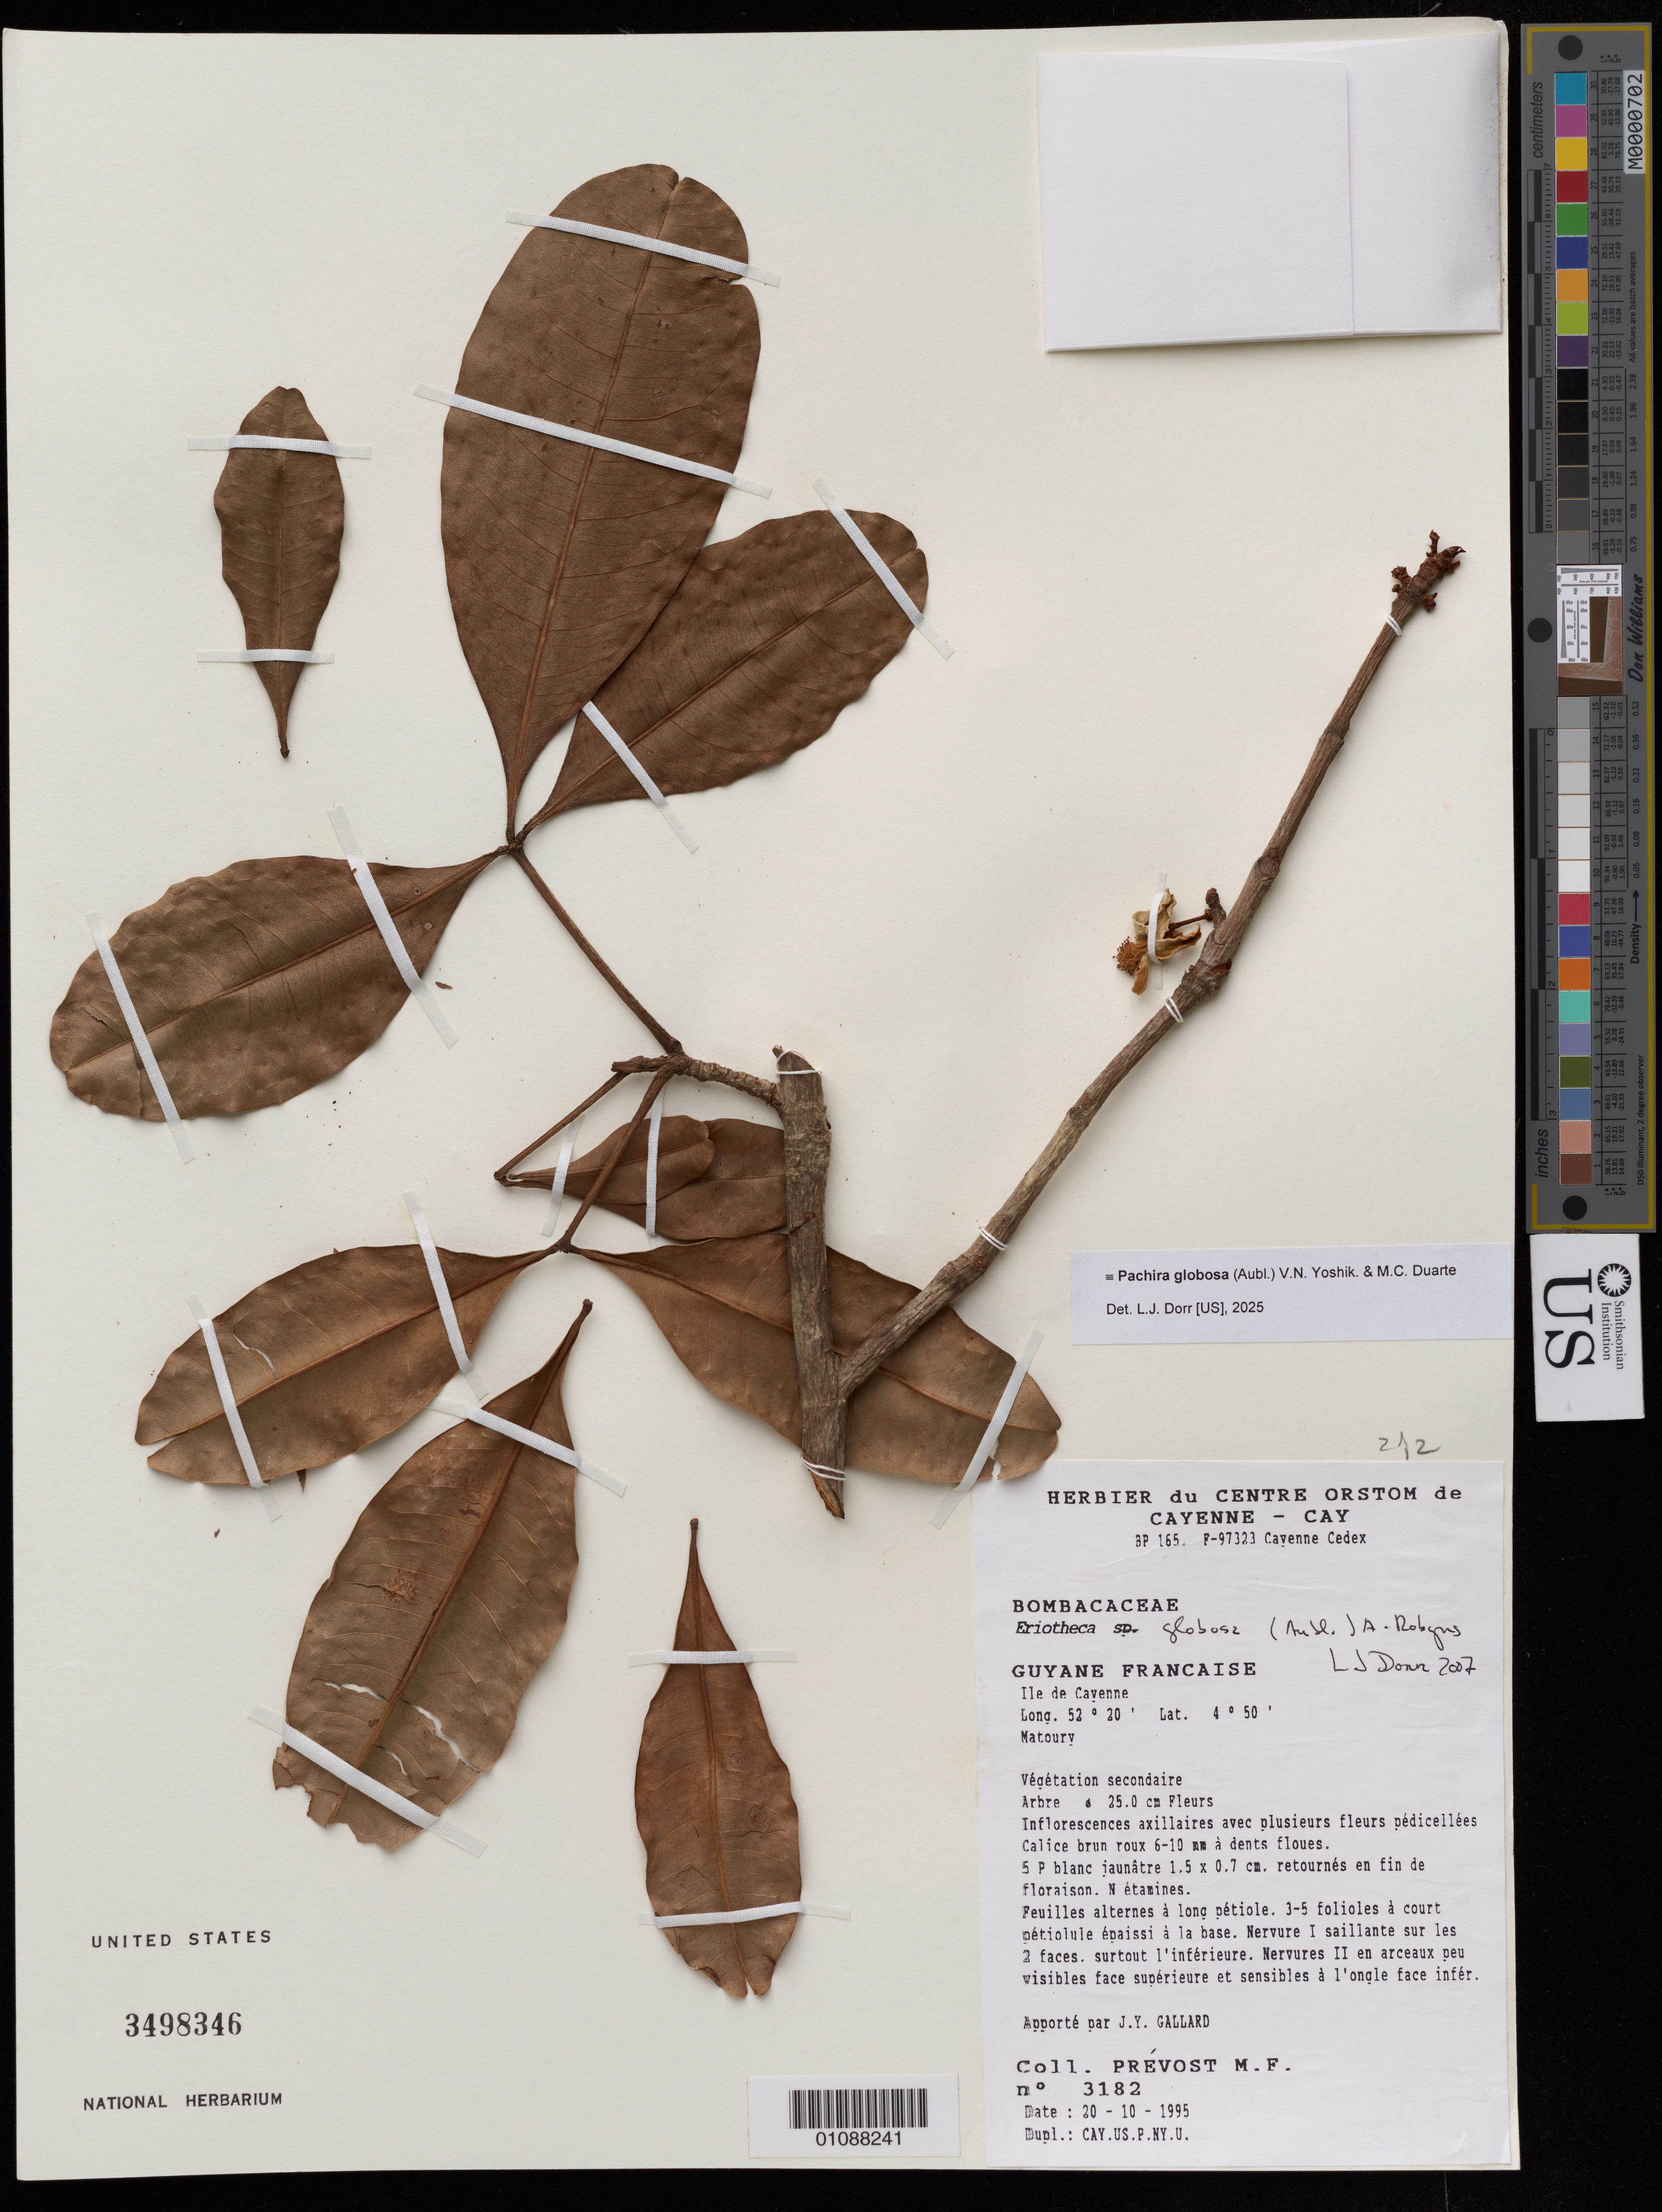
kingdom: Plantae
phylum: Tracheophyta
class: Magnoliopsida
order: Malvales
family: Malvaceae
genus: Pachira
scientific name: Pachira globosa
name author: (Aubl.) V.N. Yoshik. & M.C. Duarte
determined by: Dorr, Laurence J., Curator (BOT), Smithsonian Institution - National Museum of Natural History (UNITED STATES)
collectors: M.-F. Prévost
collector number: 3182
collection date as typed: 20-Oct-95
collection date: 1995-10-20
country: French Guiana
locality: Ile de Cayenne, Matoury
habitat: Vegetation secondaire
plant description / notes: Sheet 2 of 2 Sheet 2: USNM 3498345; BC 01088240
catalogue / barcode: US 3498346